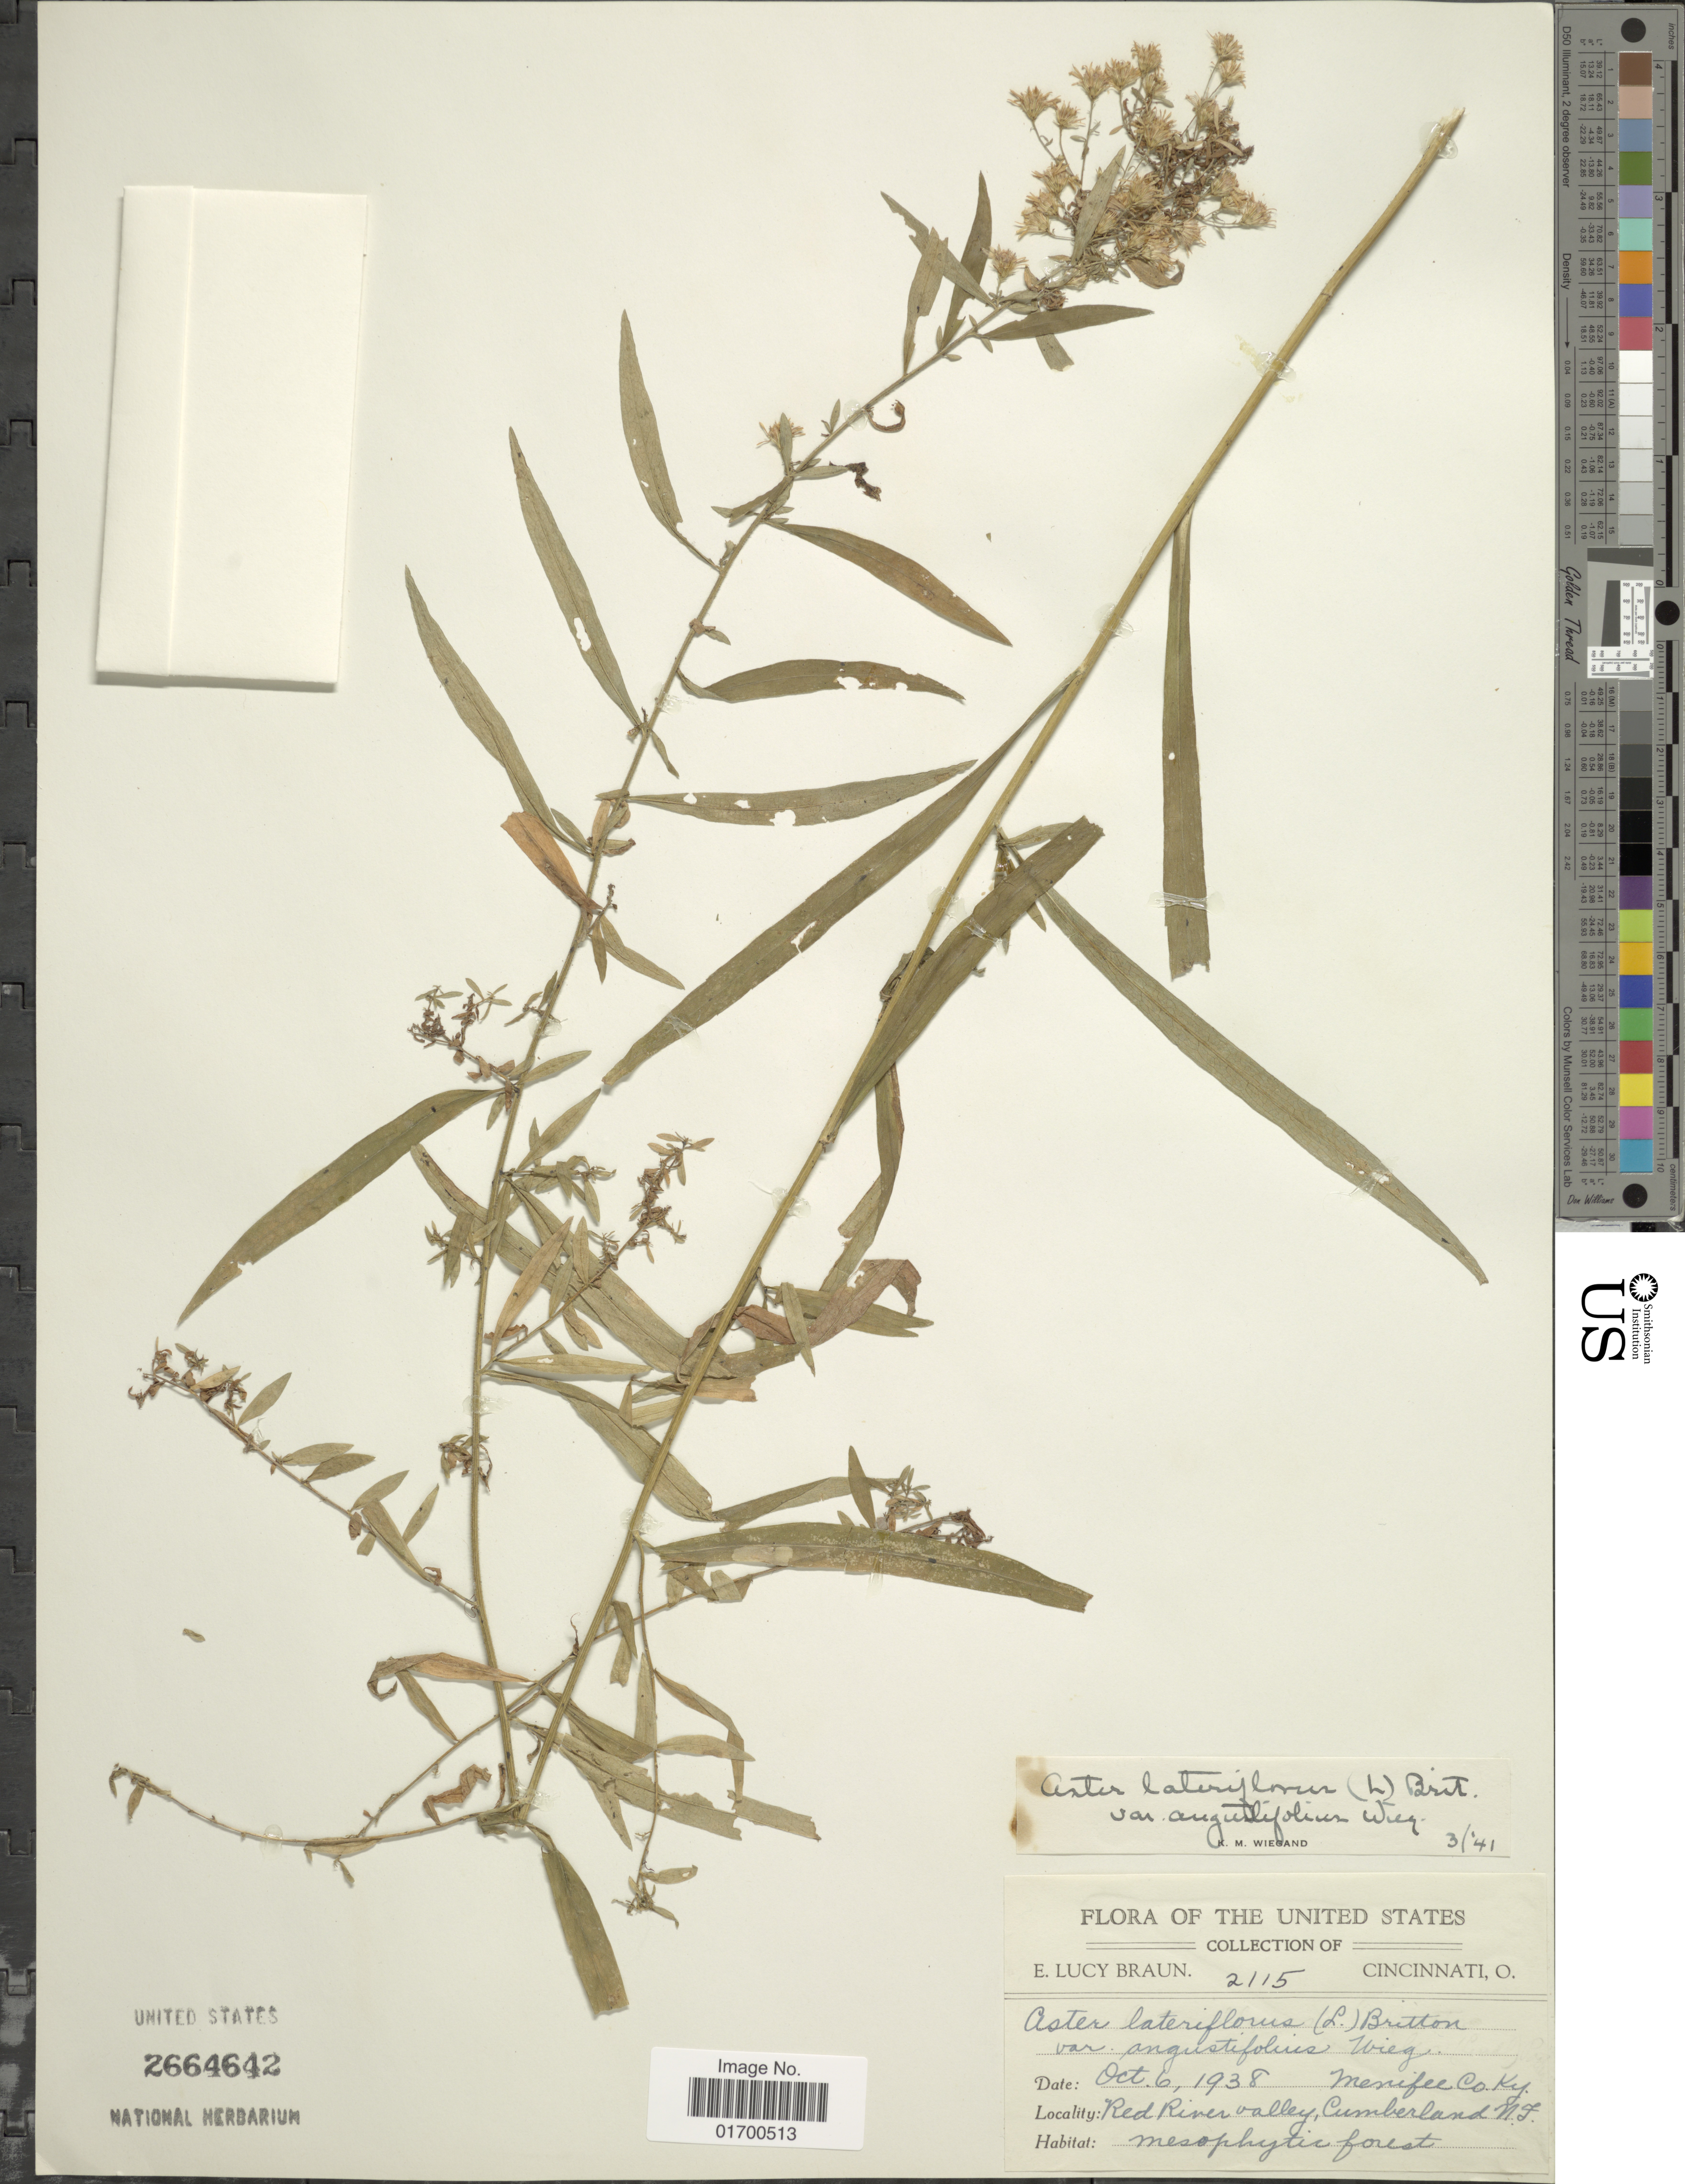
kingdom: Plantae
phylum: Tracheophyta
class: Magnoliopsida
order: Asterales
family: Asteraceae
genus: Symphyotrichum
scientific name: Symphyotrichum lateriflorum var. hirsuticaule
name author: (DC.) G.L. Nesom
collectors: E. L. Braun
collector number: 2115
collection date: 1938-10-06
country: United States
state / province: Kentucky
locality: Menifee Co. Red River valley, Cumberland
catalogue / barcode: US 2664642